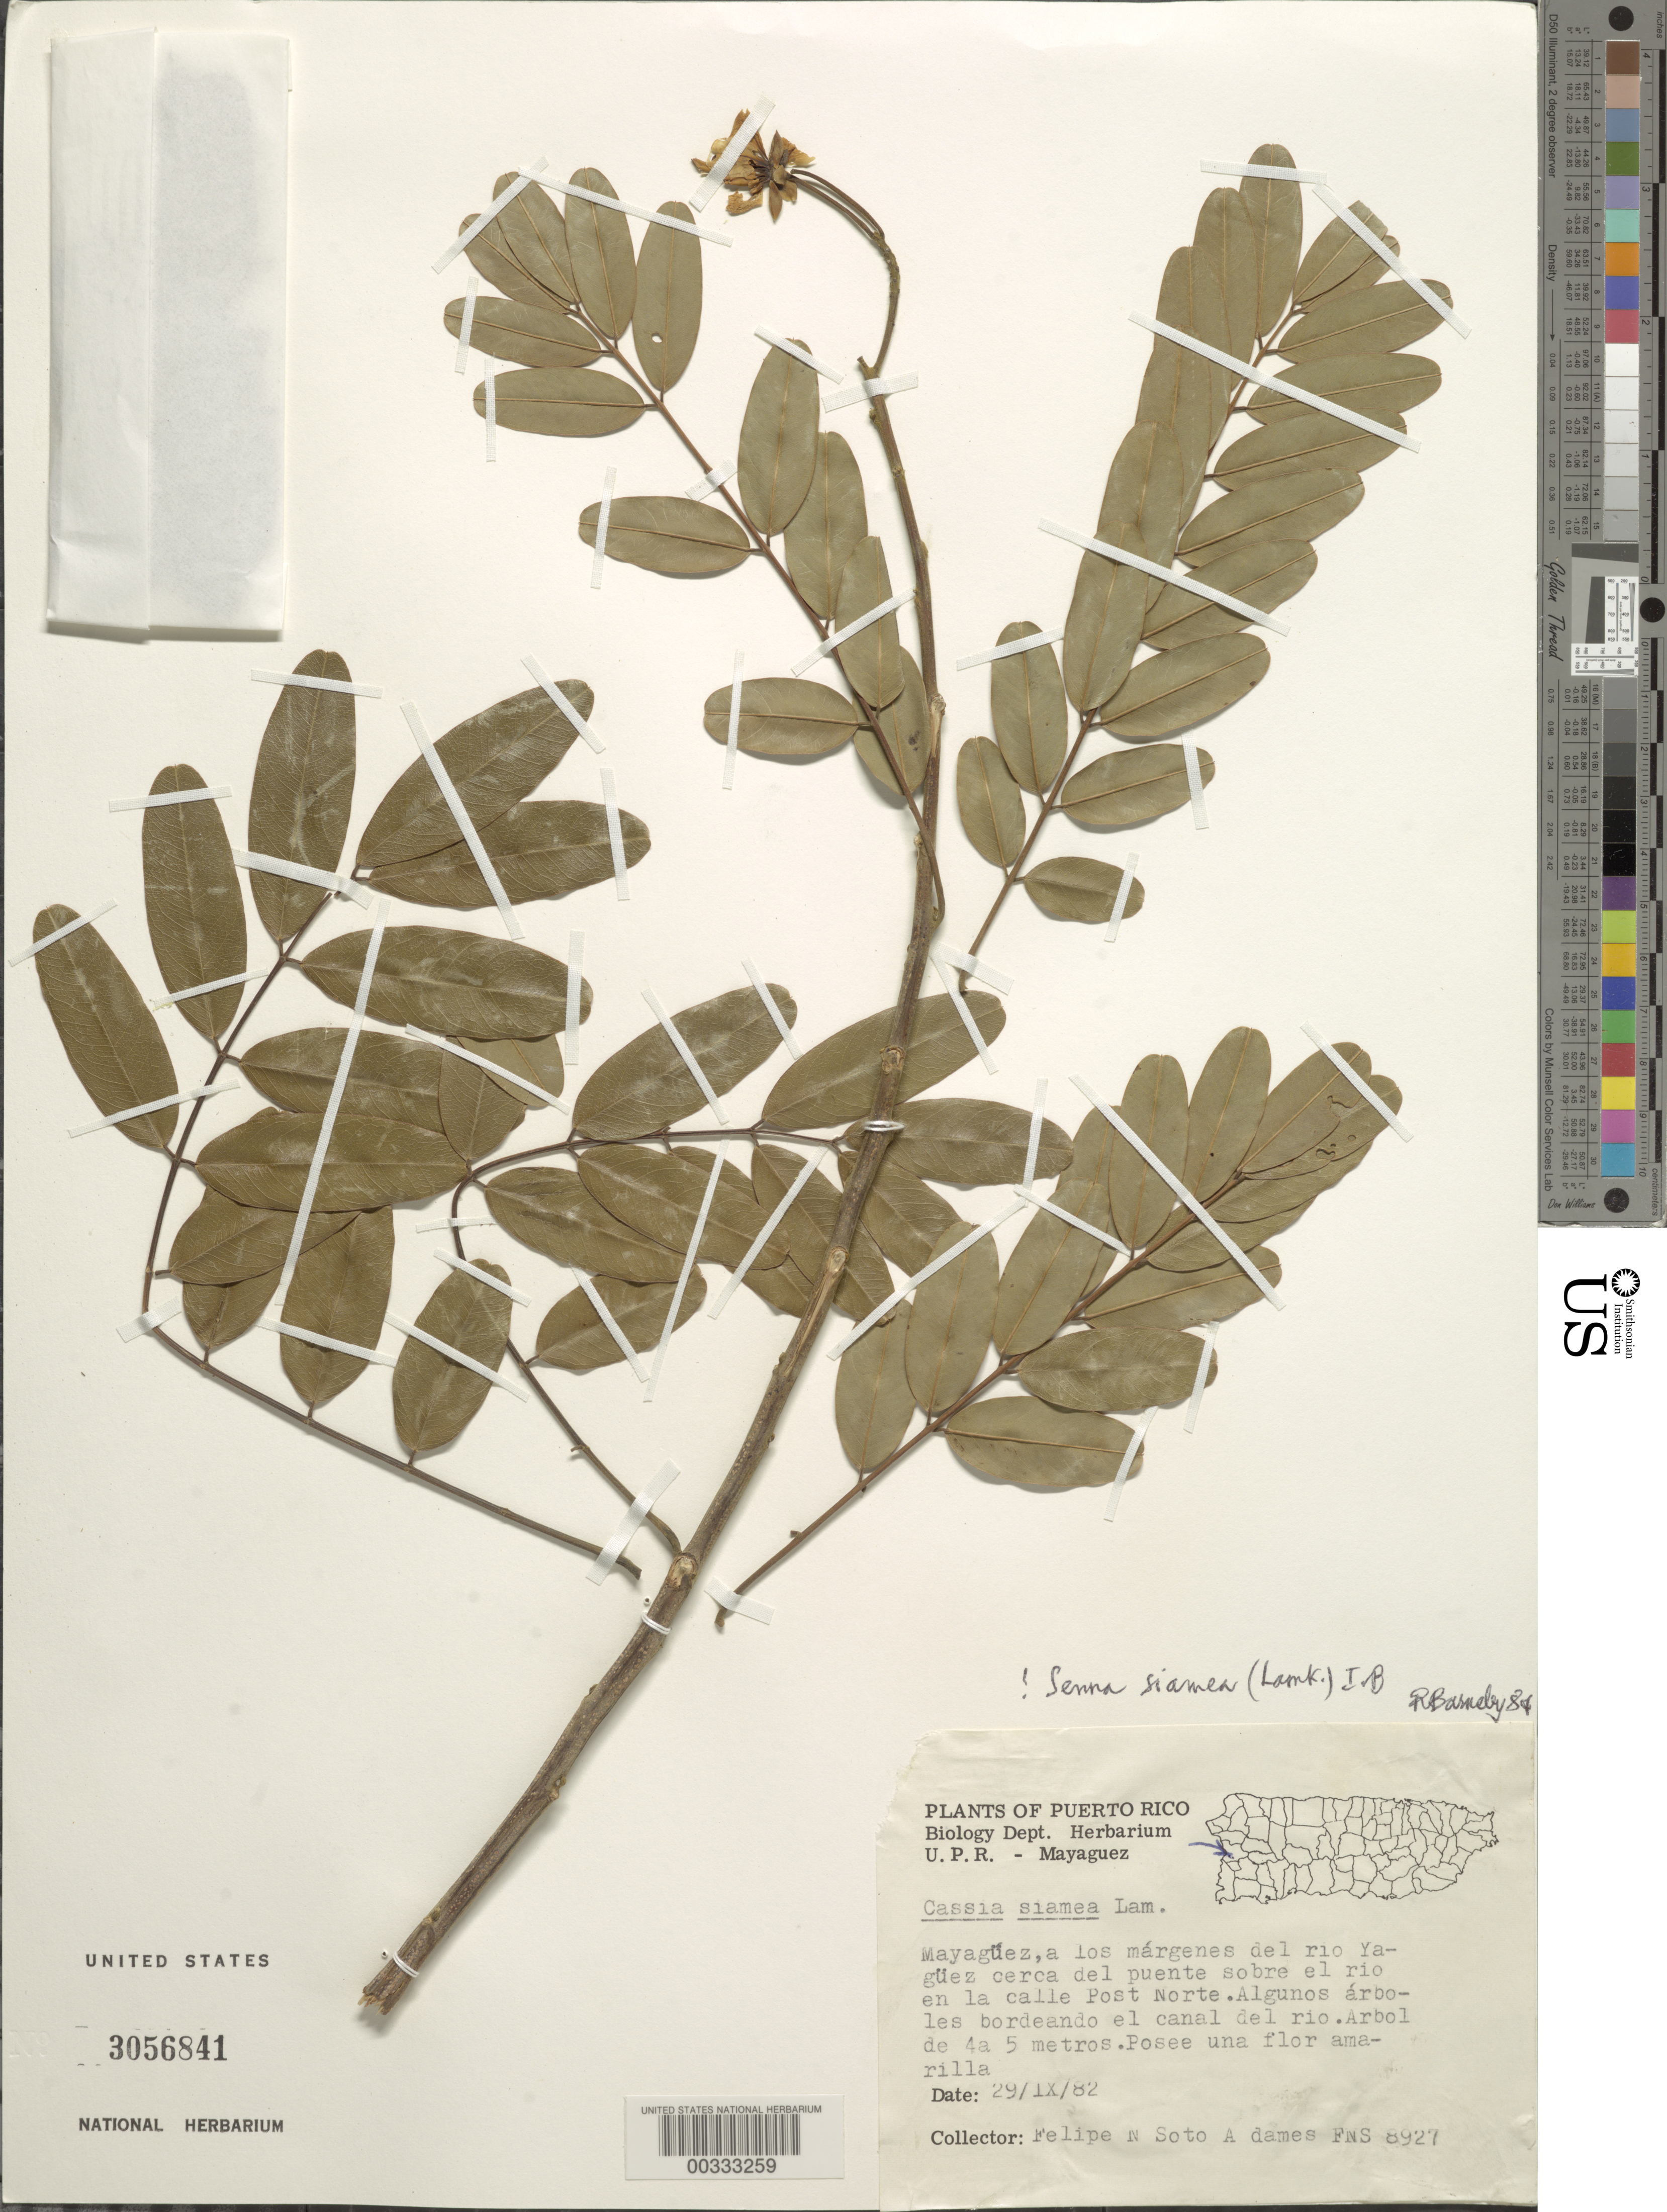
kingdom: Plantae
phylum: Tracheophyta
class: Magnoliopsida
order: Fabales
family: Fabaceae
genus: Senna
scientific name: Senna siamea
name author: (Lam.) H.S. Irwin & Barneby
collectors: F. N. Soto A.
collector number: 8927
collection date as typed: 29 Sep 1982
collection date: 1982-09-29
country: Puerto Rico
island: Greater Antilles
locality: Mayaguez, along the rio yaguez around the bridge crosses the river to the street called post norte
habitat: Along the canal of the river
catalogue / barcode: US 3056841